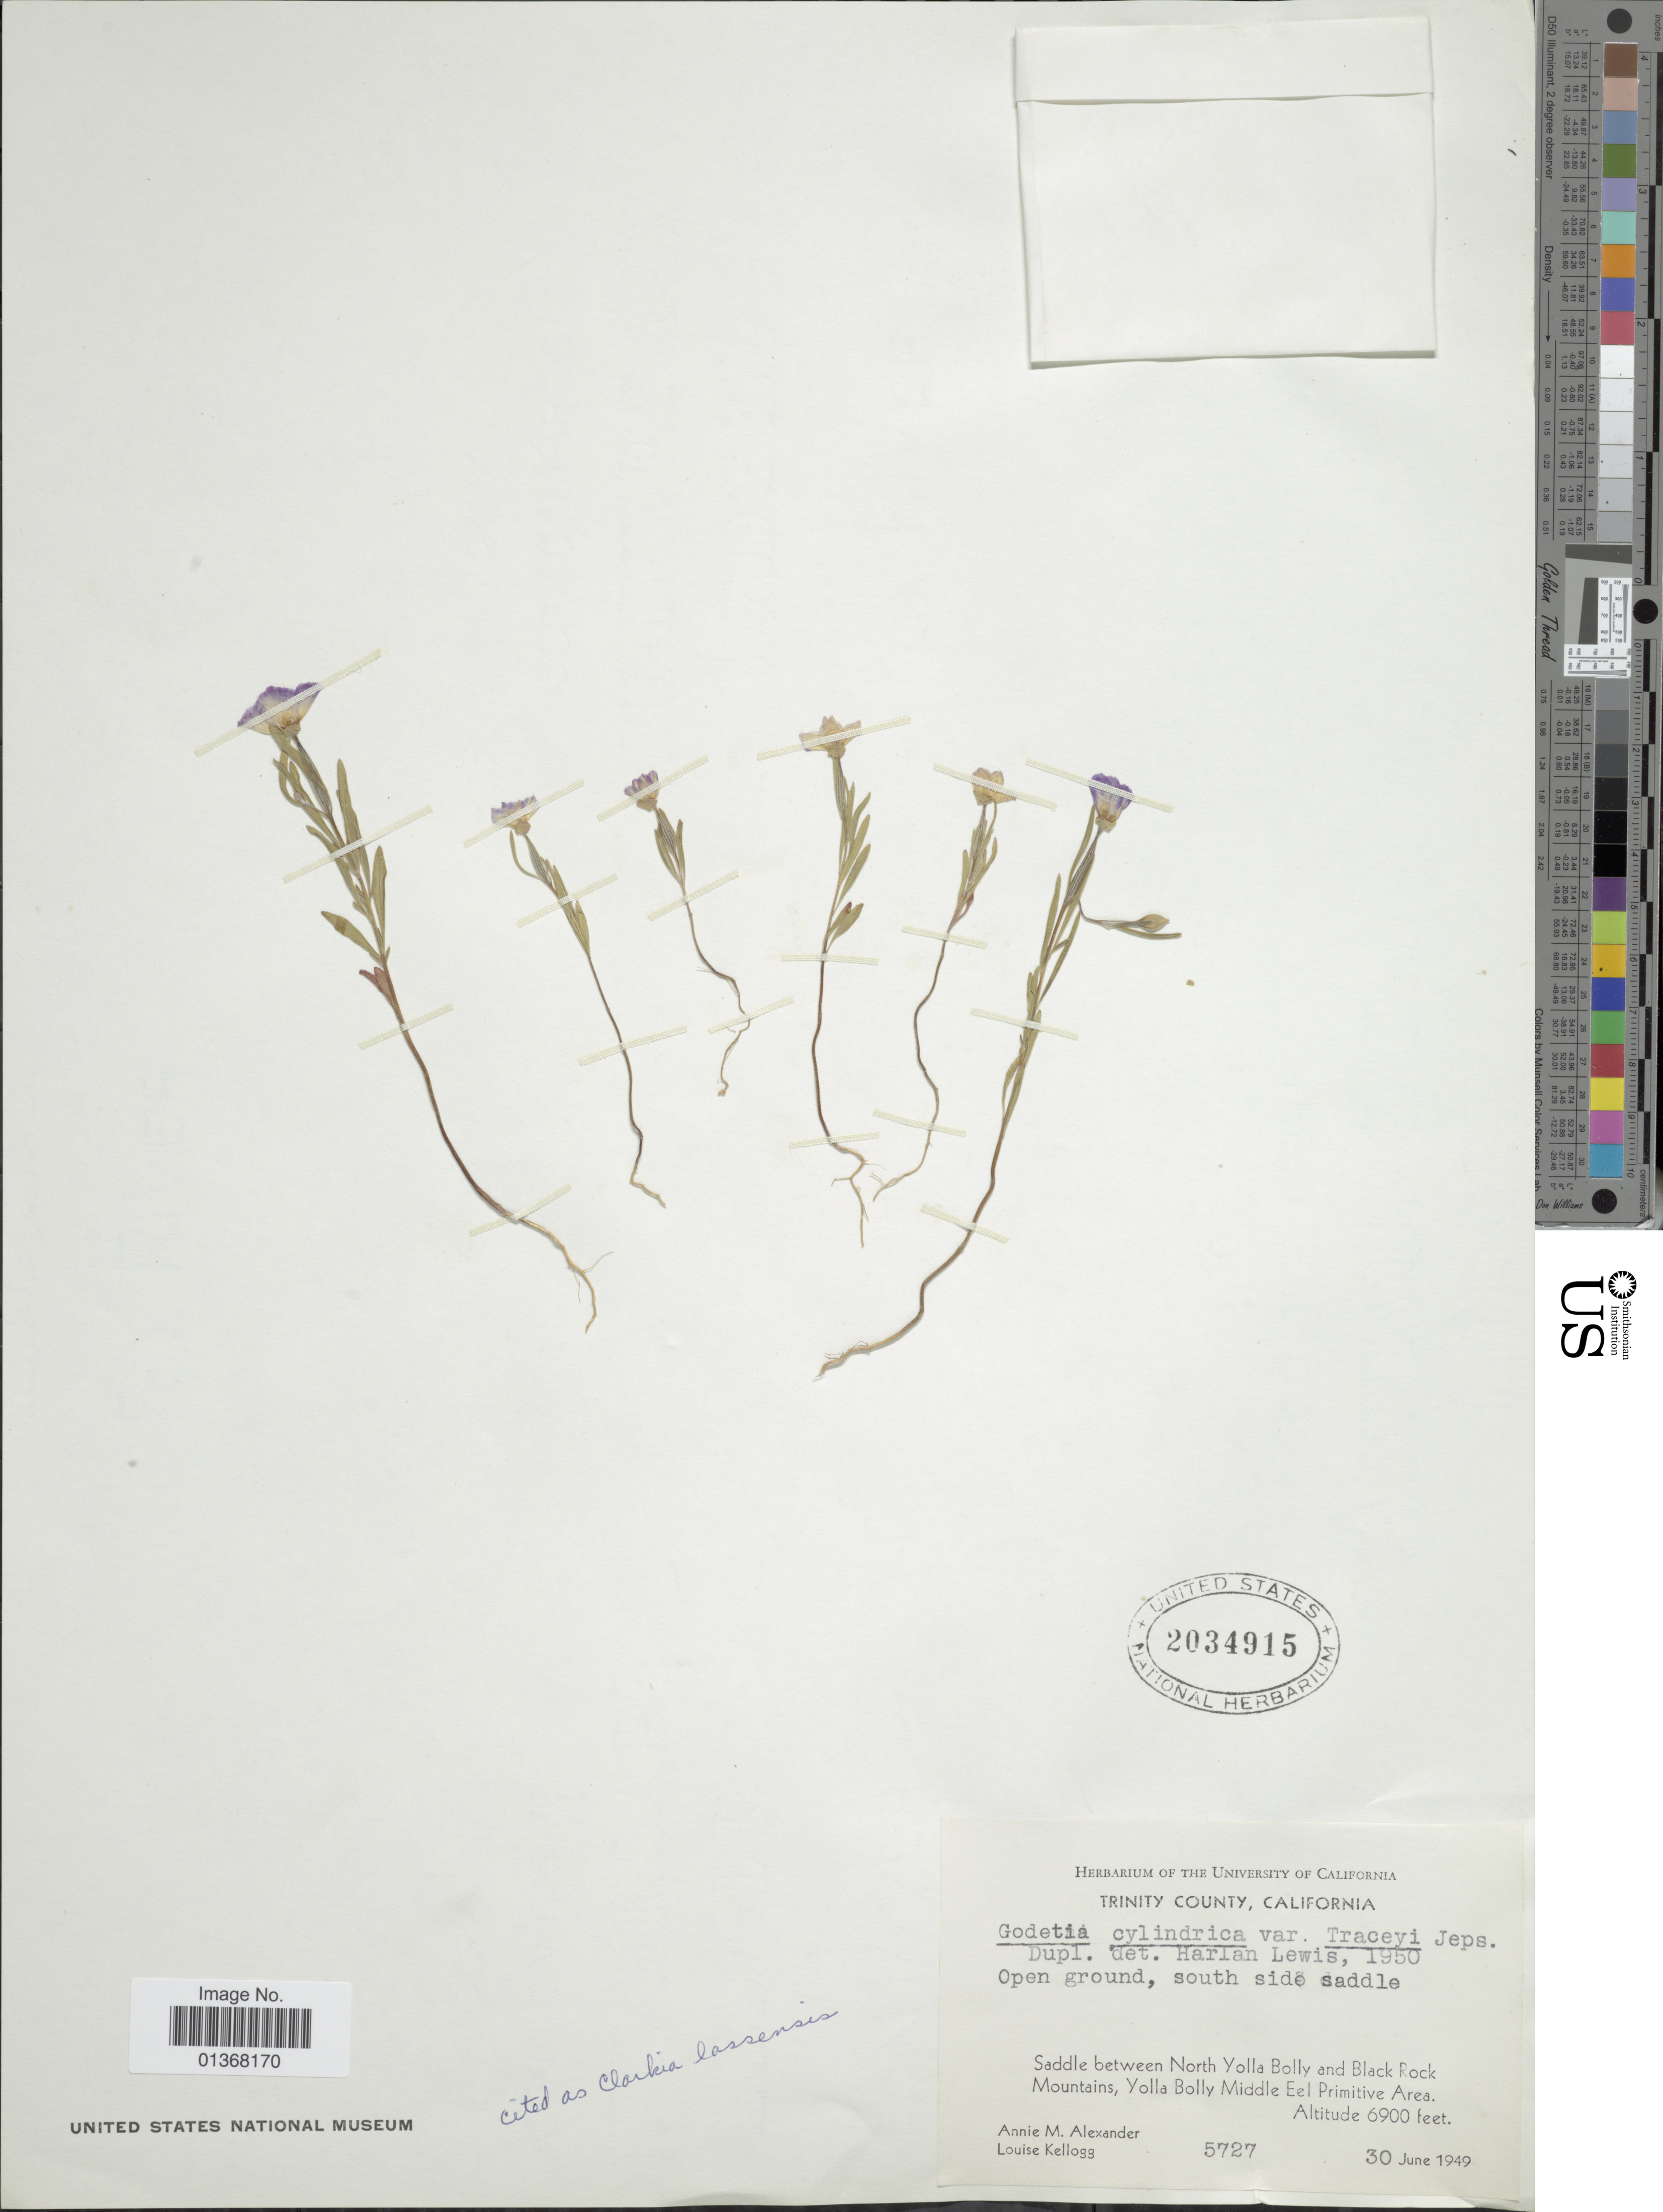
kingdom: Plantae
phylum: Tracheophyta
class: Magnoliopsida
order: Myrtales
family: Onagraceae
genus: Clarkia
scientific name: Clarkia lassenensis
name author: (Eastw.) F. H. Lewis & M.E. Lewis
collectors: A. M. Alexander & L. Kellogg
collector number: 5727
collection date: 1949-06-30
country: United States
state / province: California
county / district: Trinity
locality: Trinity County, Saddle between North Yolla Bolly and Black Rock Mountains, Yolla Bolly Middle Eel Primitive Area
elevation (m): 2103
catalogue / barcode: US 2034915